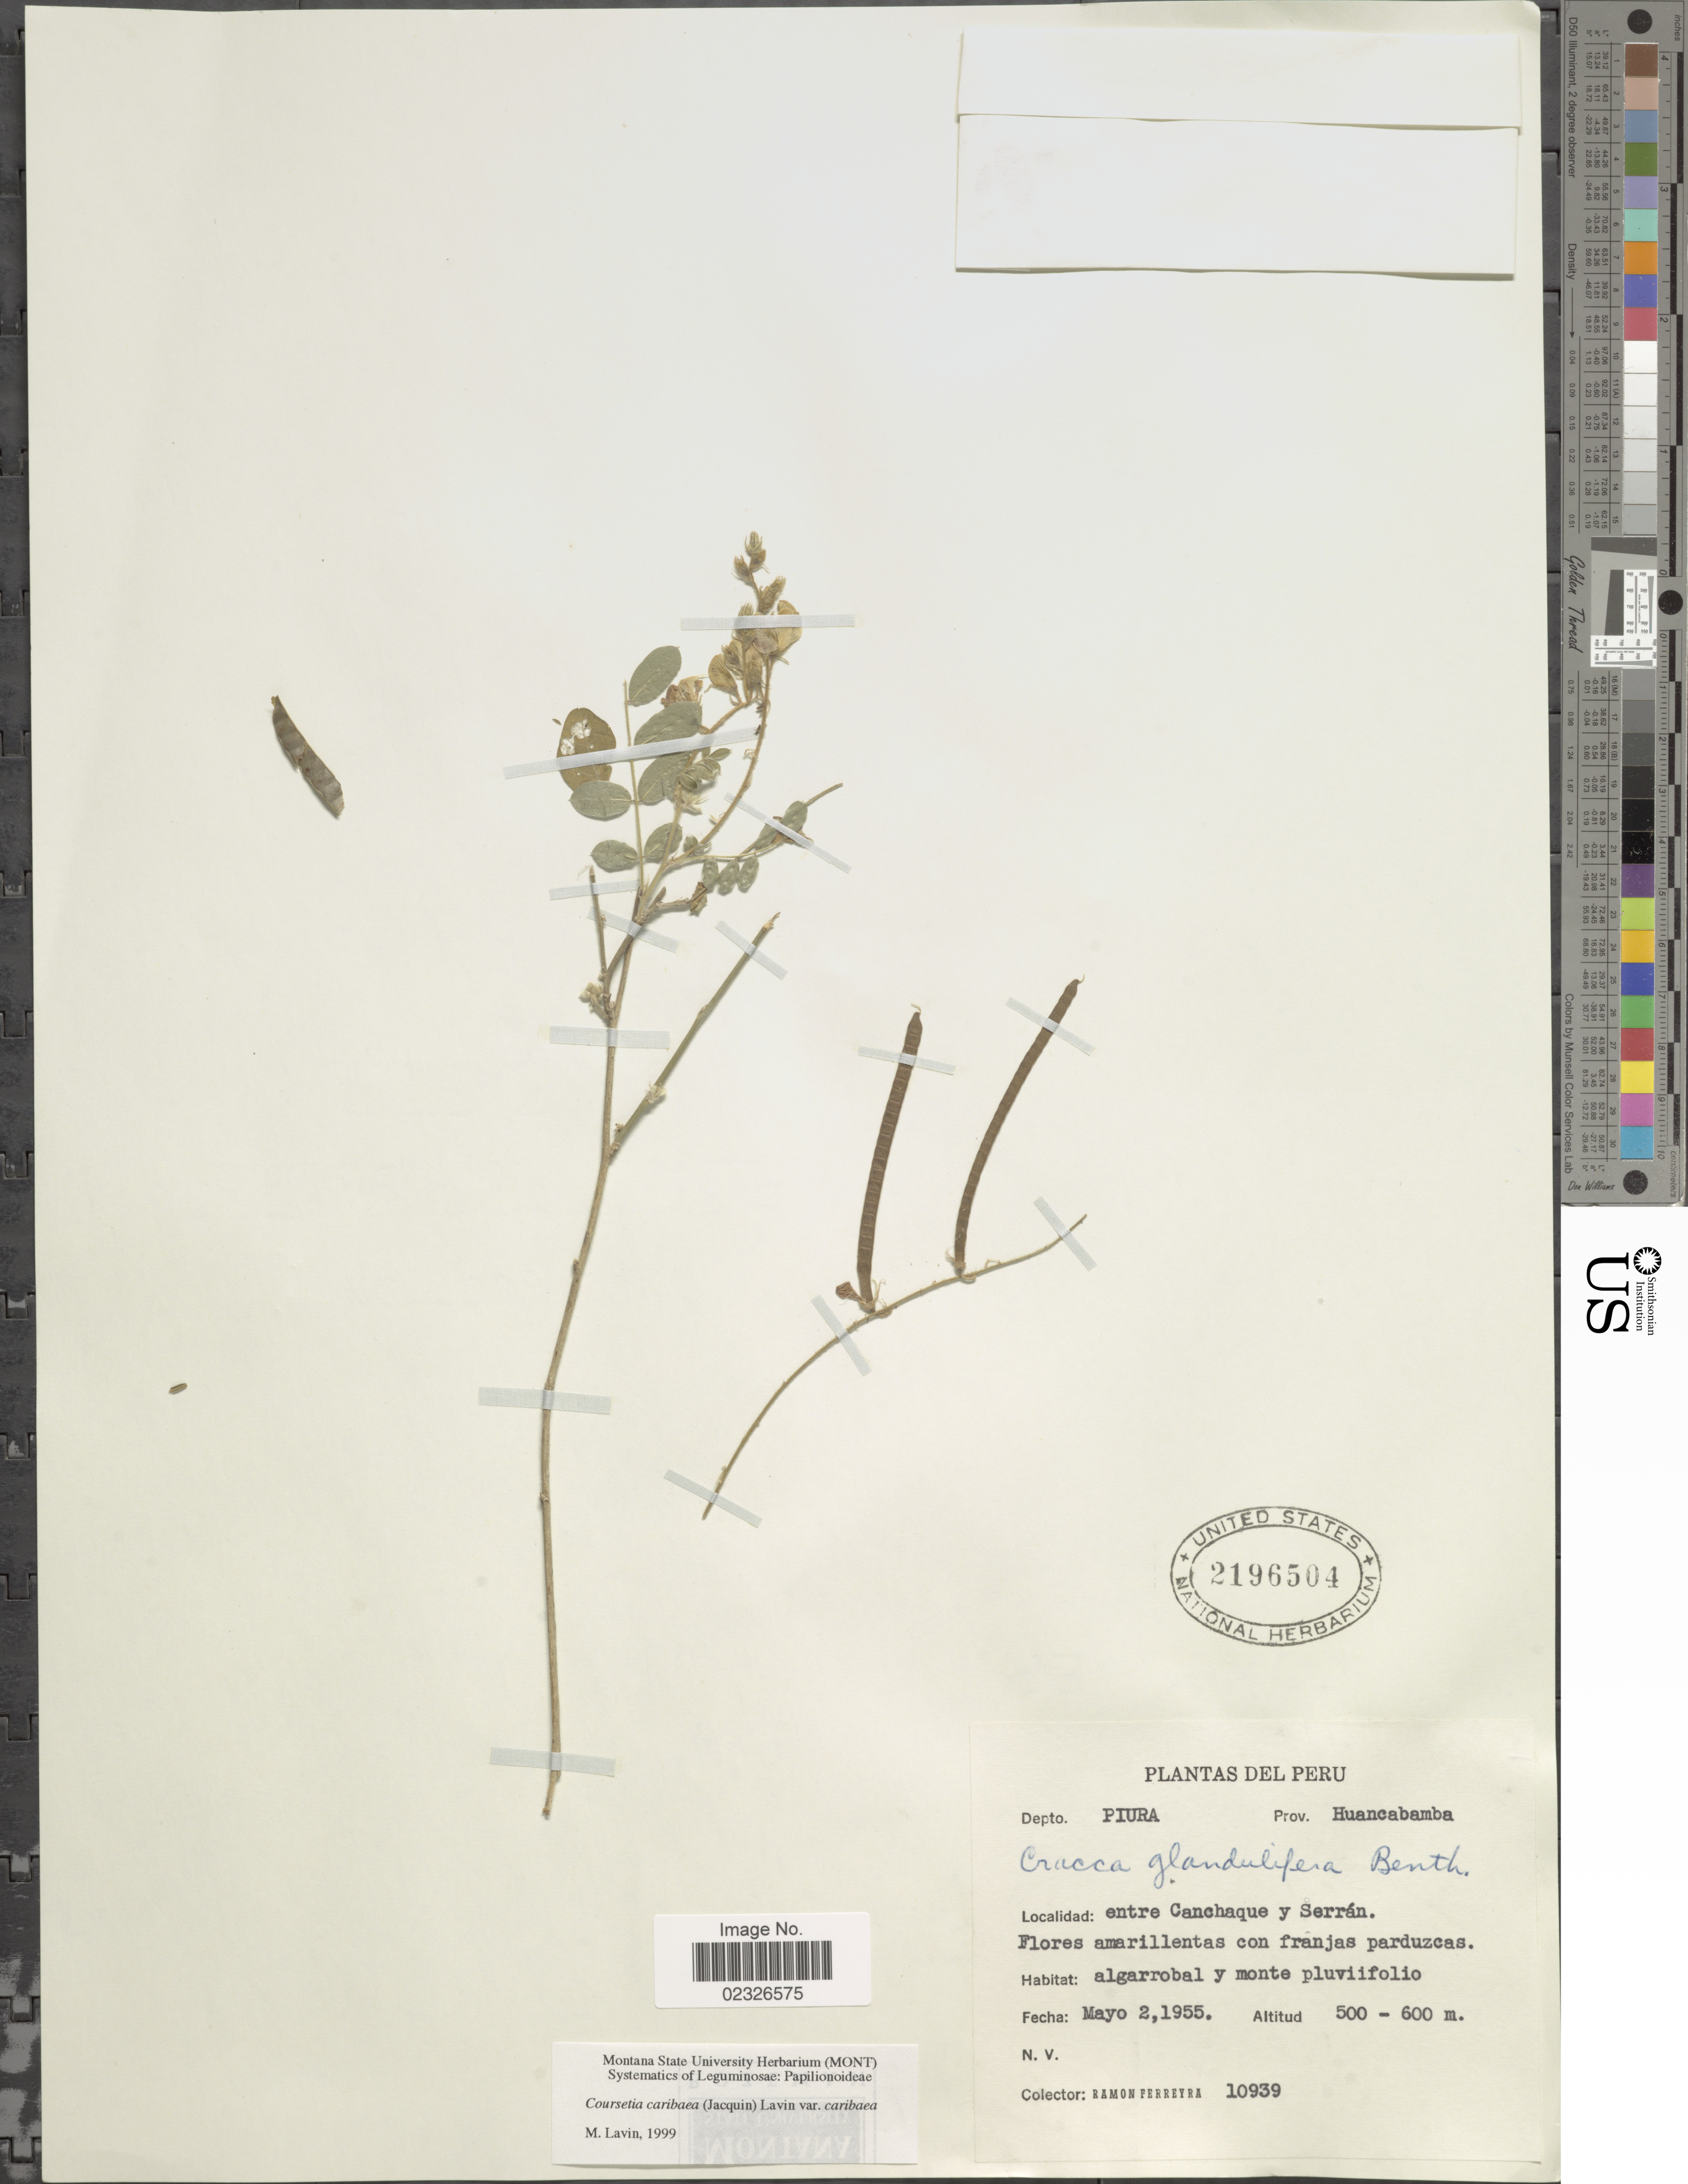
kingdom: Plantae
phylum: Tracheophyta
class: Magnoliopsida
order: Fabales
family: Fabaceae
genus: Coursetia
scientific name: Coursetia caribaea var. caribaea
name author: (Jacq.) Lavin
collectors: R. A. Ferreyra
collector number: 10939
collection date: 1955-05-02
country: Peru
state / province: Piura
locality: Depto. Piura. Prov. Huancabamba, entre Canchaque y Serran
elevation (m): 500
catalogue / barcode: US 2196504